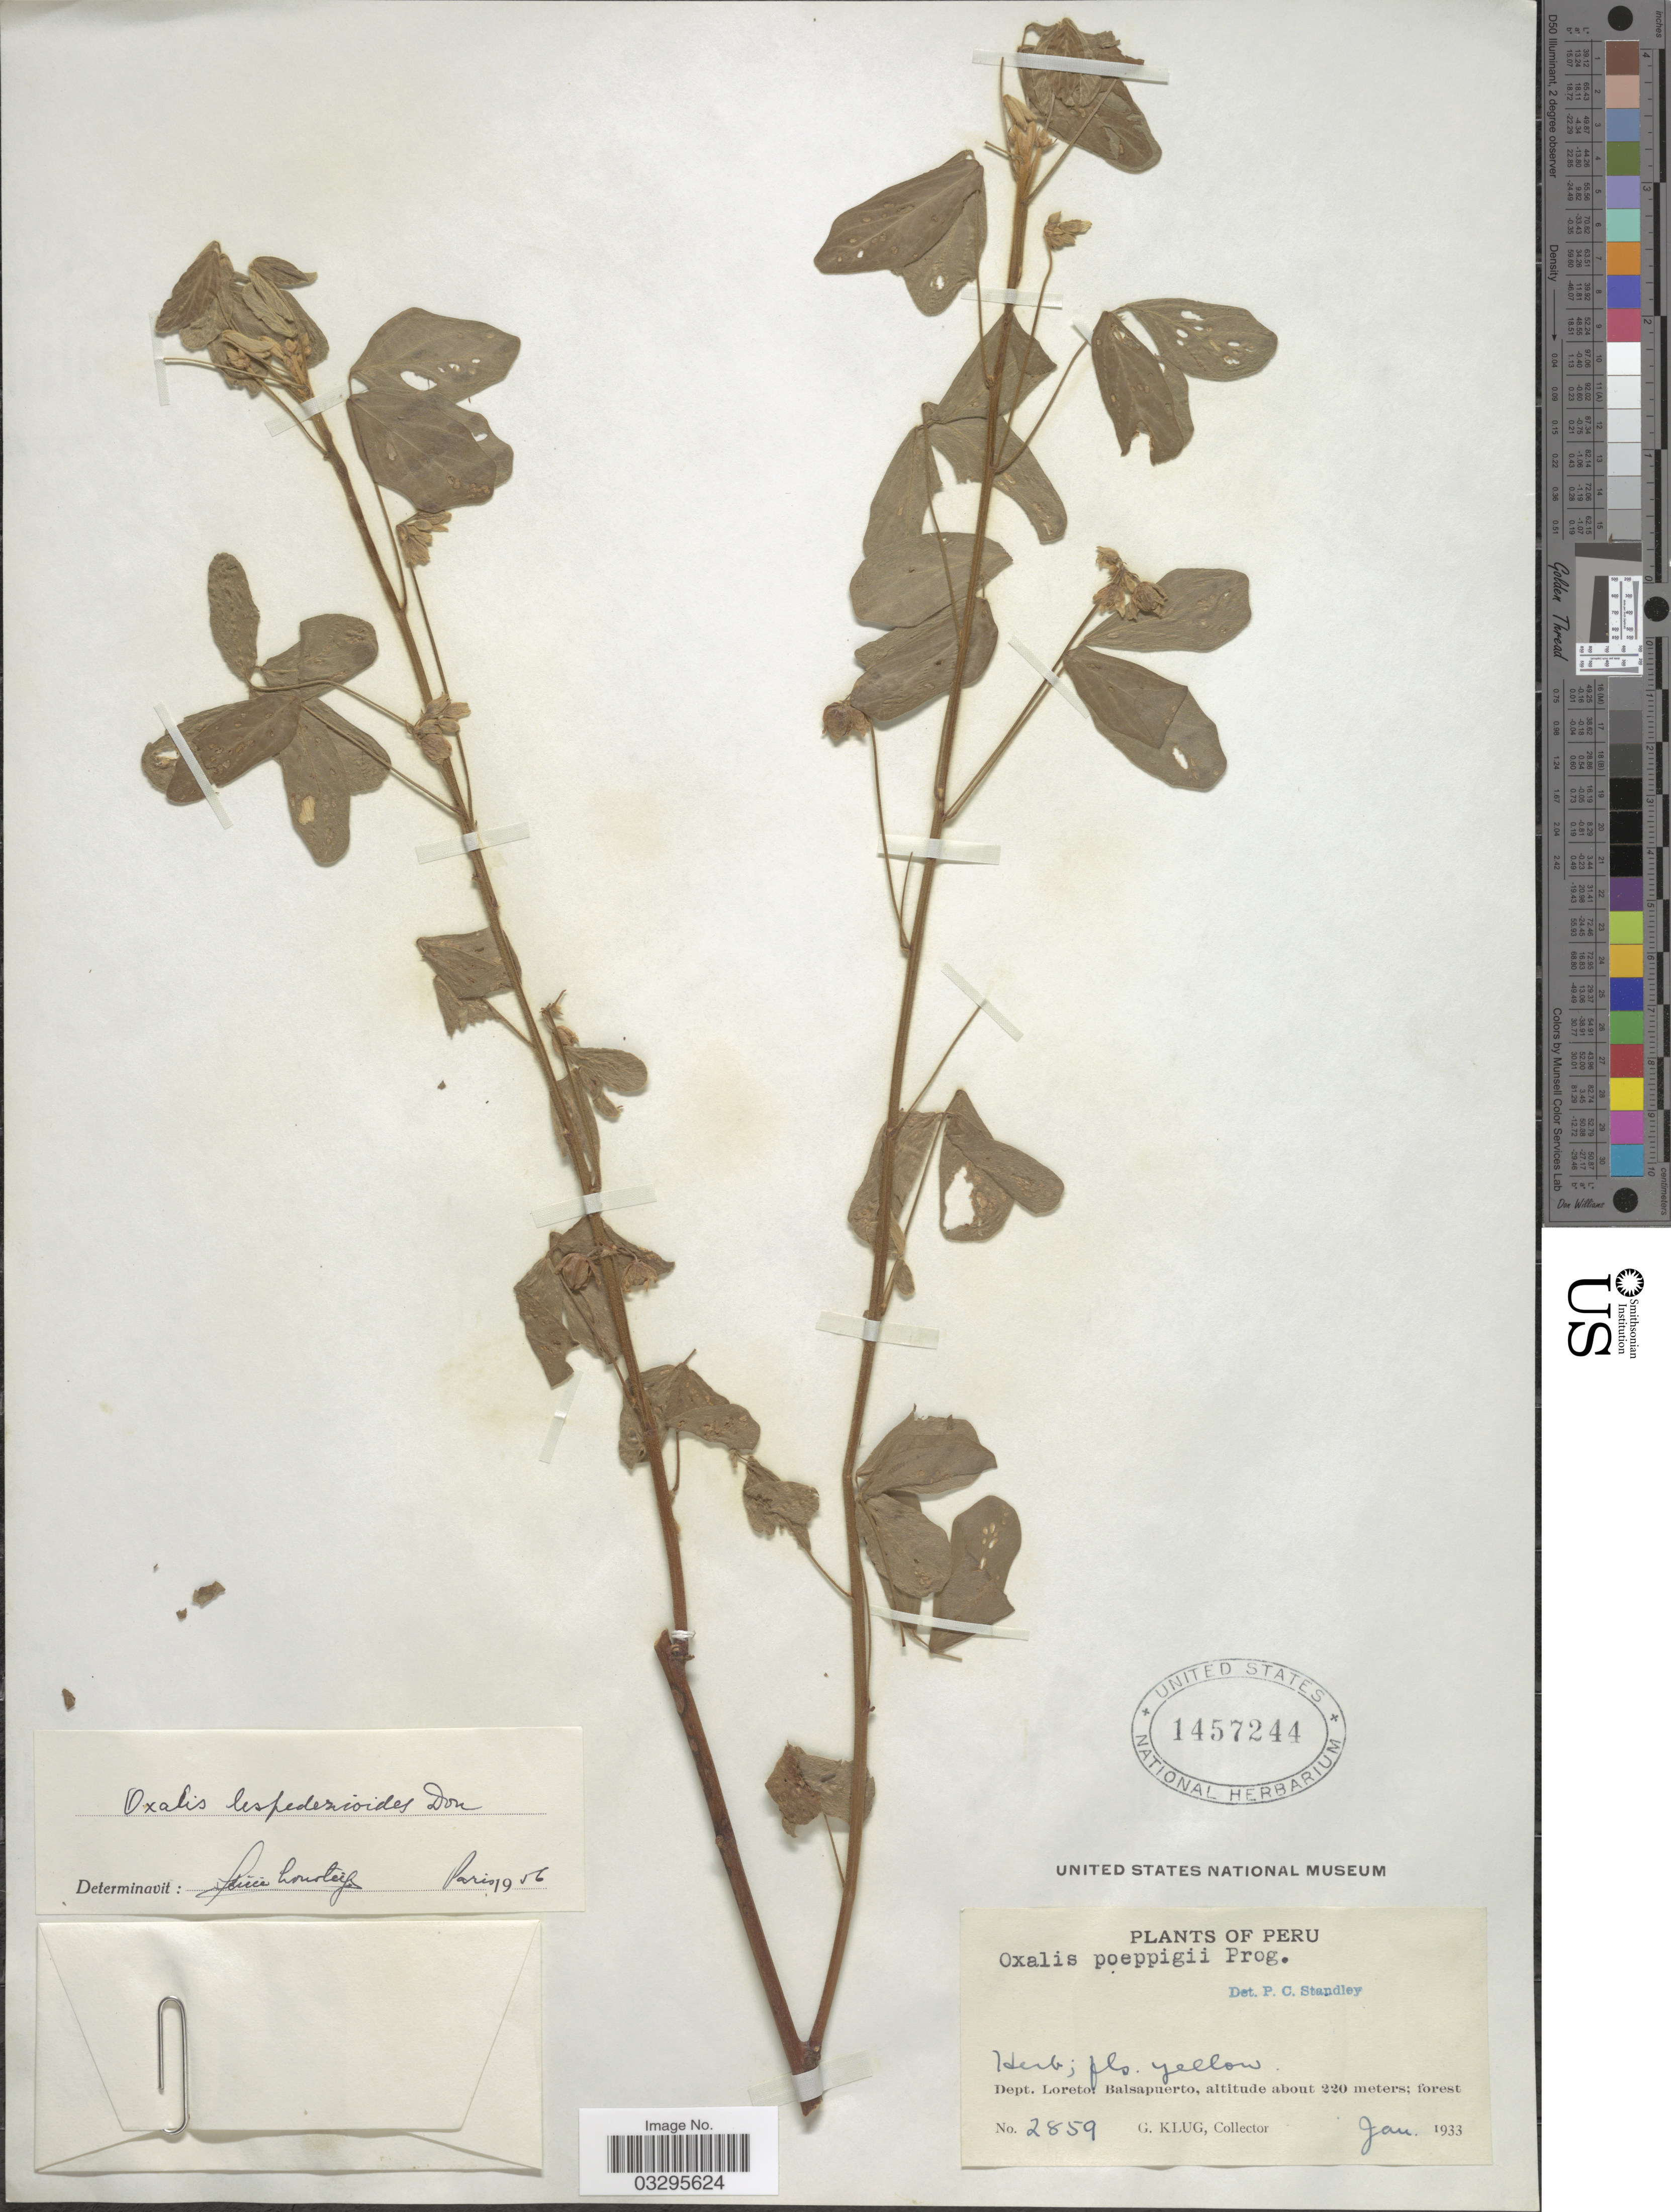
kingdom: Plantae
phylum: Tracheophyta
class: Magnoliopsida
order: Oxalidales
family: Oxalidaceae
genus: Oxalis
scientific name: Oxalis lespedezioides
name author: G. Don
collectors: G. Klug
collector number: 2859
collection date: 1933-01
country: Peru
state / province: Loreto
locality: Dept. Loreto: Balsapuerto.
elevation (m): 220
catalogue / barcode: US 1457244